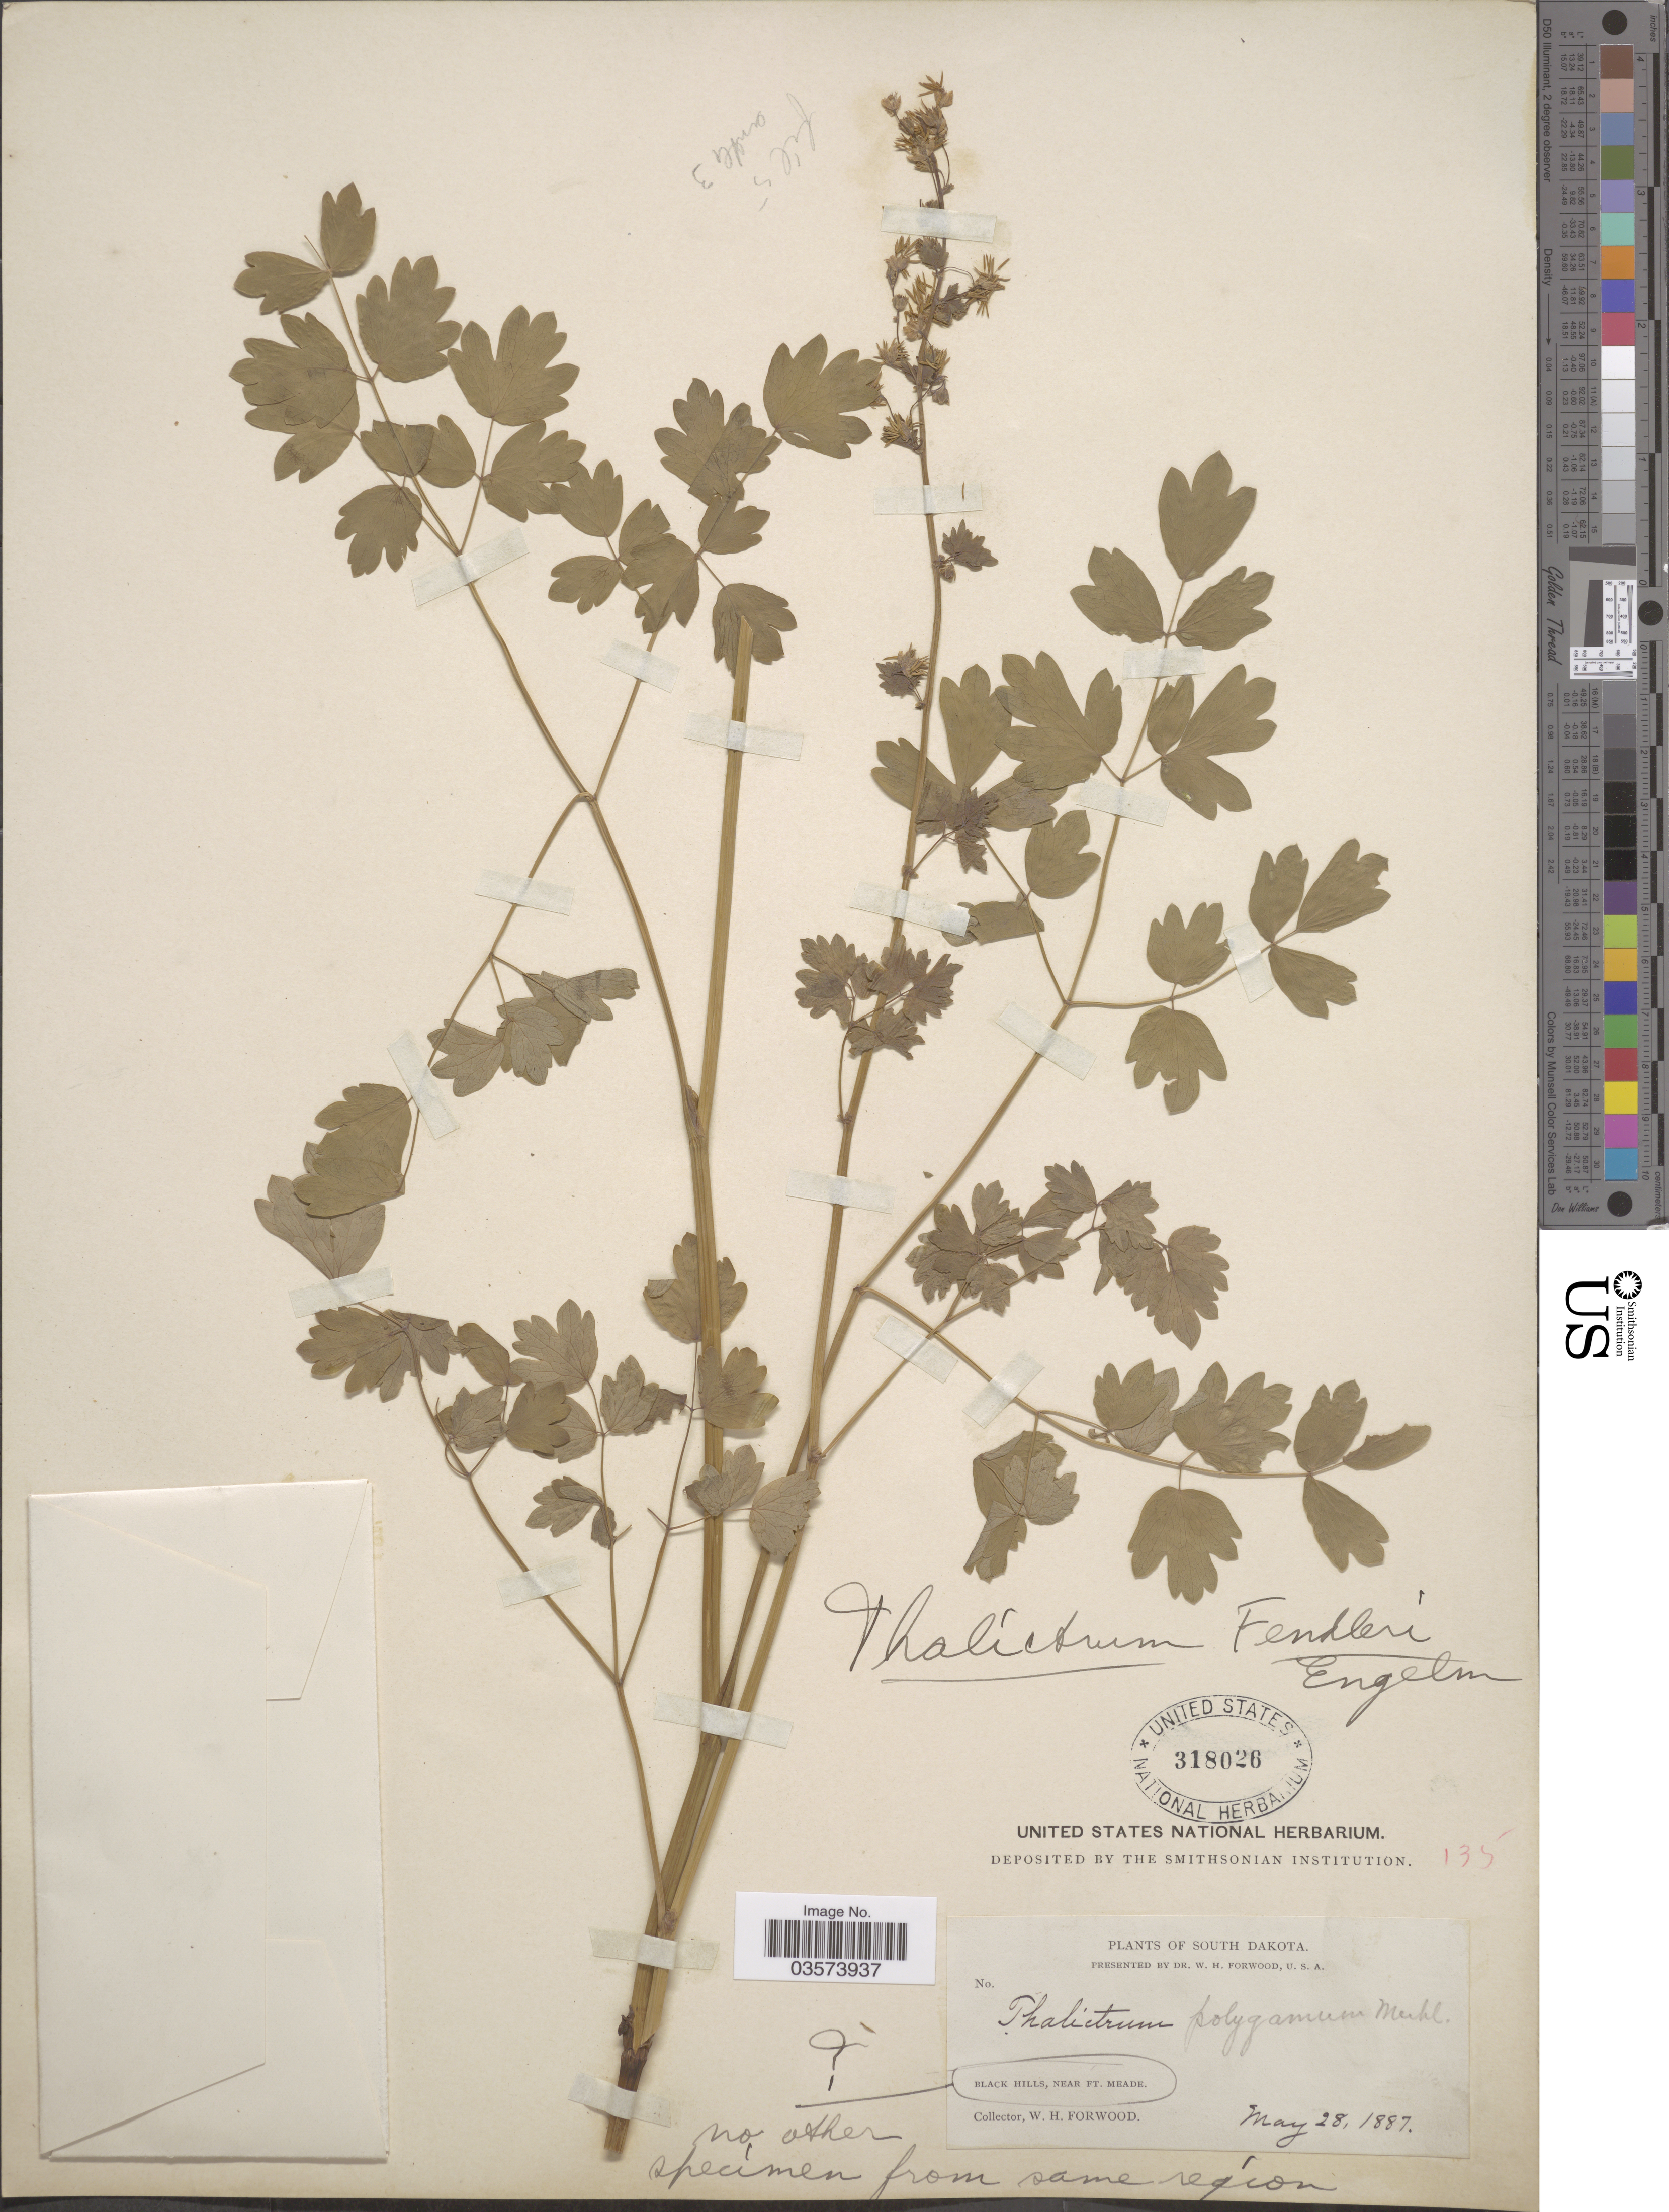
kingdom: Plantae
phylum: Tracheophyta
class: Magnoliopsida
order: Ranunculales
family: Ranunculaceae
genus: Thalictrum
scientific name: Thalictrum fendleri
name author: Engelm. ex A. Gray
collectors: W. Forwood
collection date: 1887-05-28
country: United States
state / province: South Dakota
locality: Black Hills, Near Ft. Meade.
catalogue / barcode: US 318026